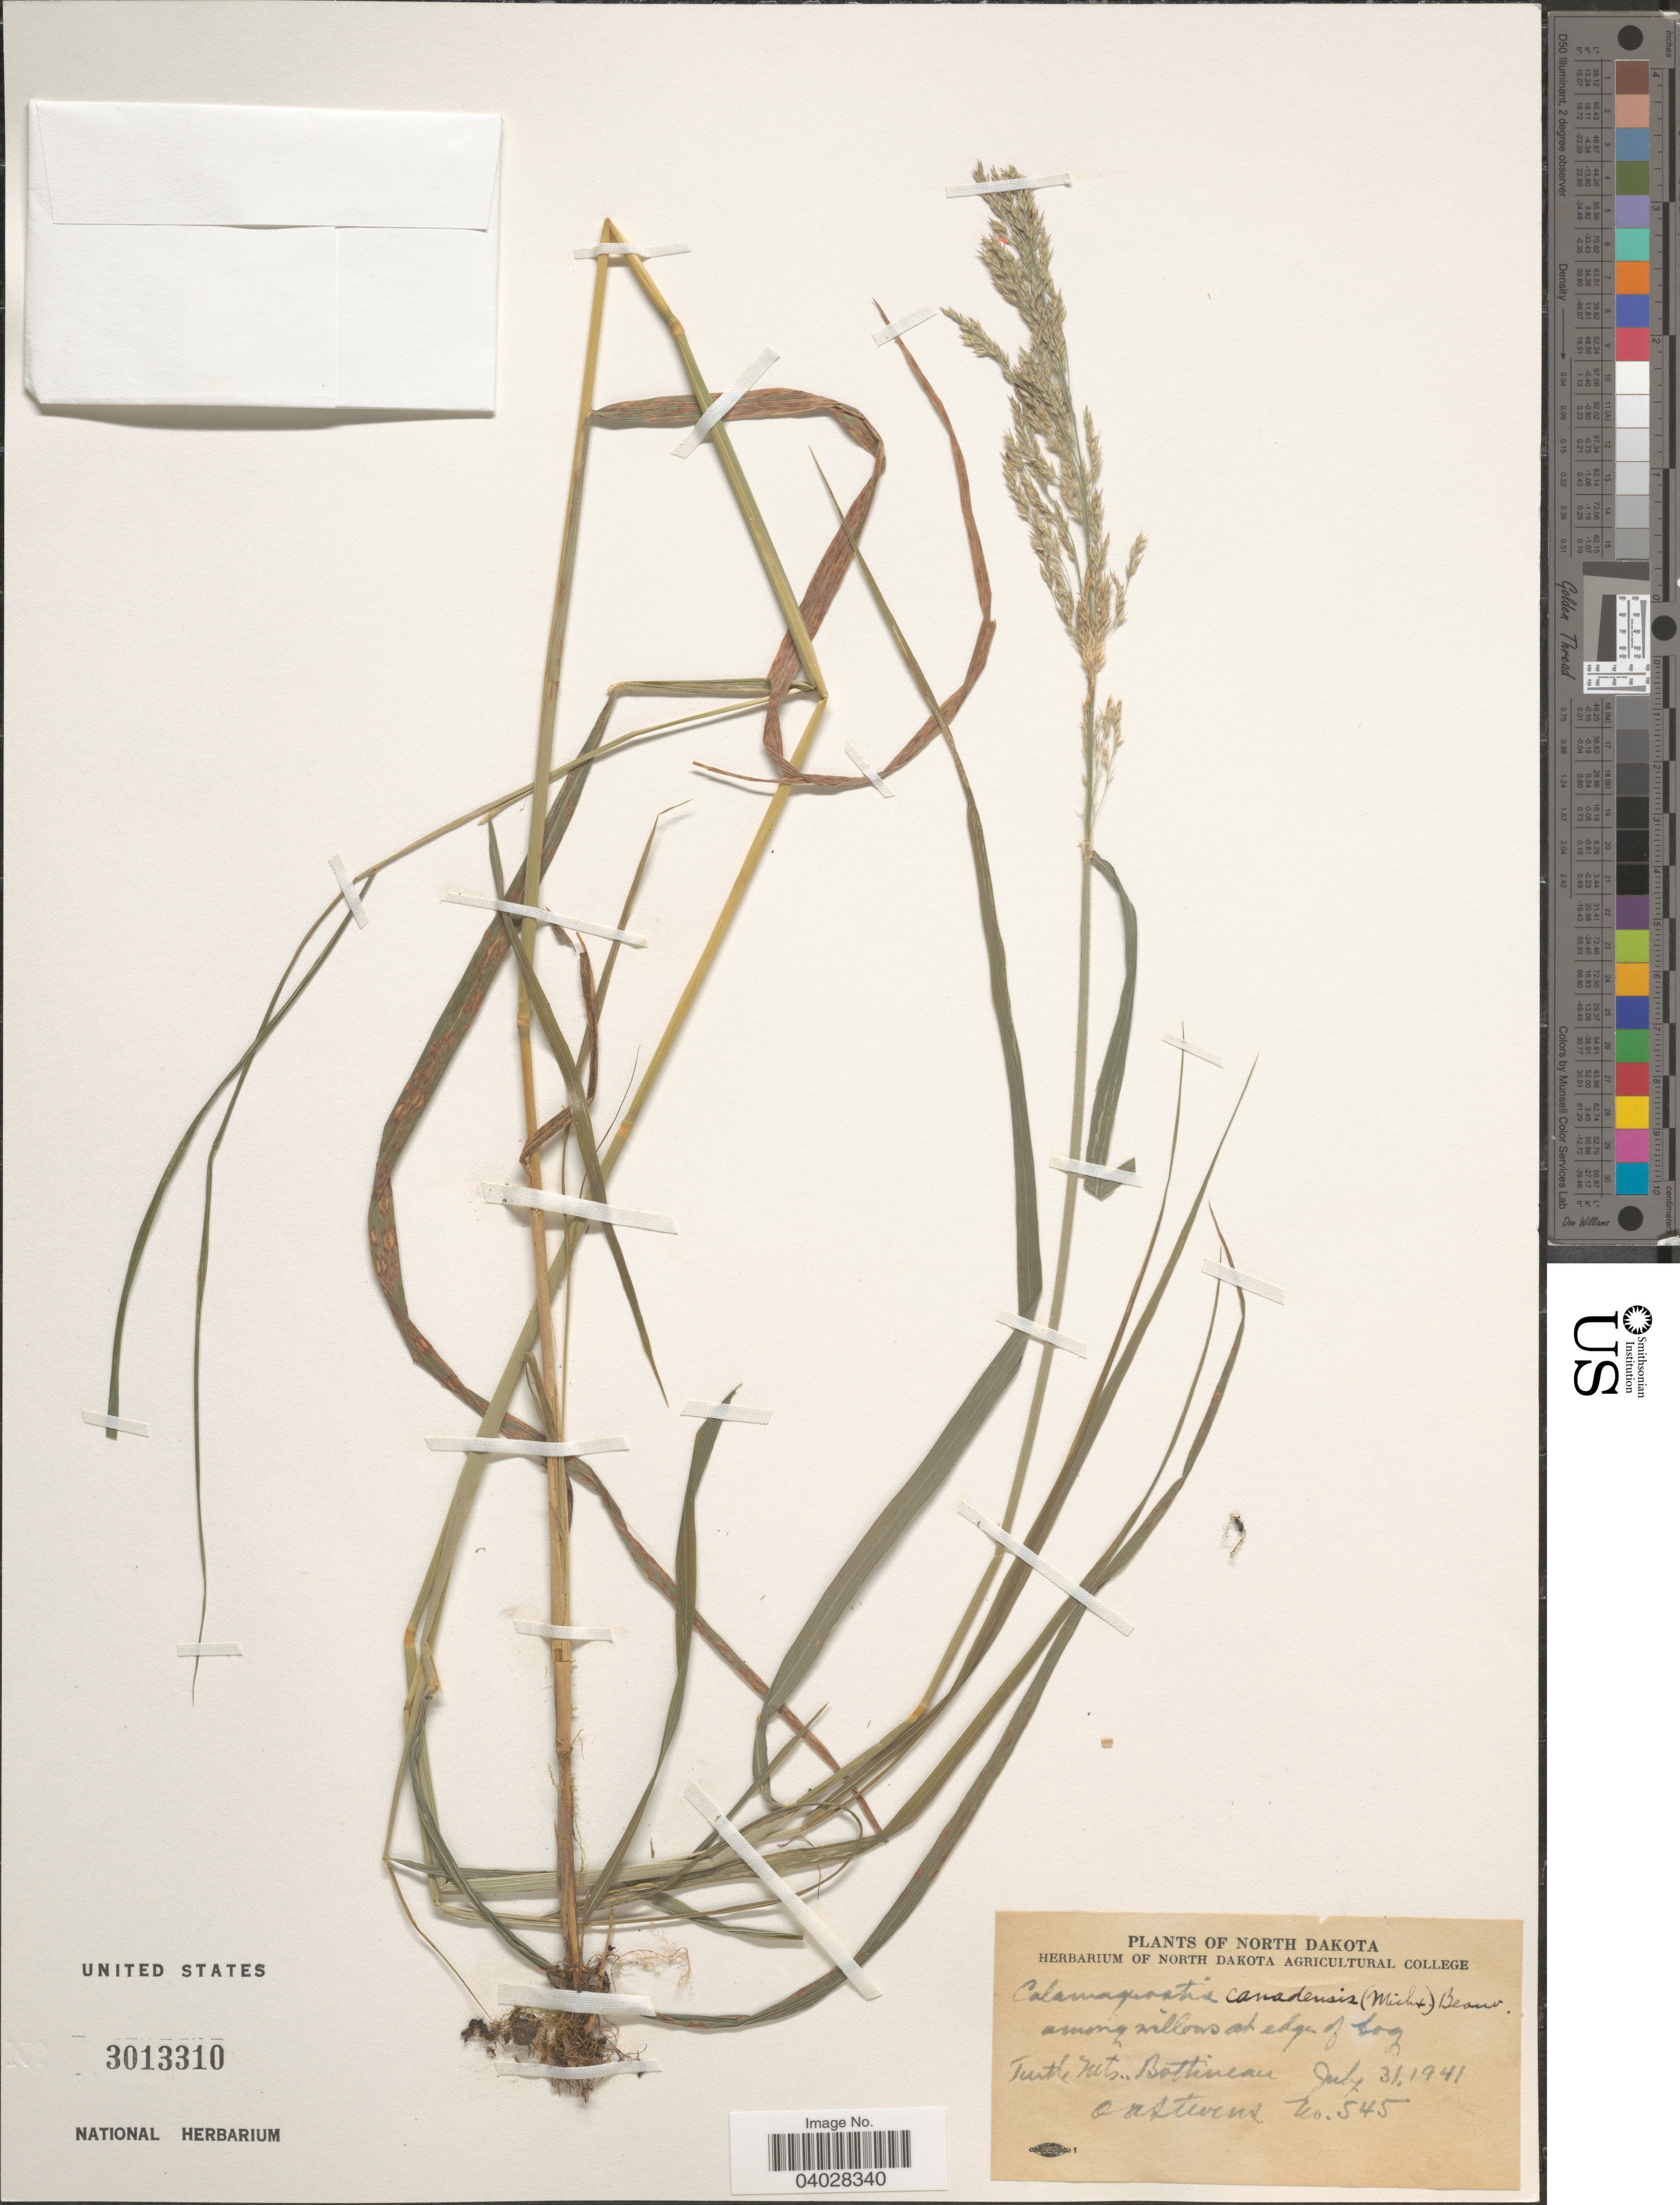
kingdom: Plantae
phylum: Tracheophyta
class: Liliopsida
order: Poales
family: Poaceae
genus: Calamagrostis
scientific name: Calamagrostis canadensis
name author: (Michx.) P. Beauv.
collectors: O. A. Stevens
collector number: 545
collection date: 1941-07-31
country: United States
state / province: North Dakota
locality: Turtle Mts., Bottineau.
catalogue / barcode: US 3013310